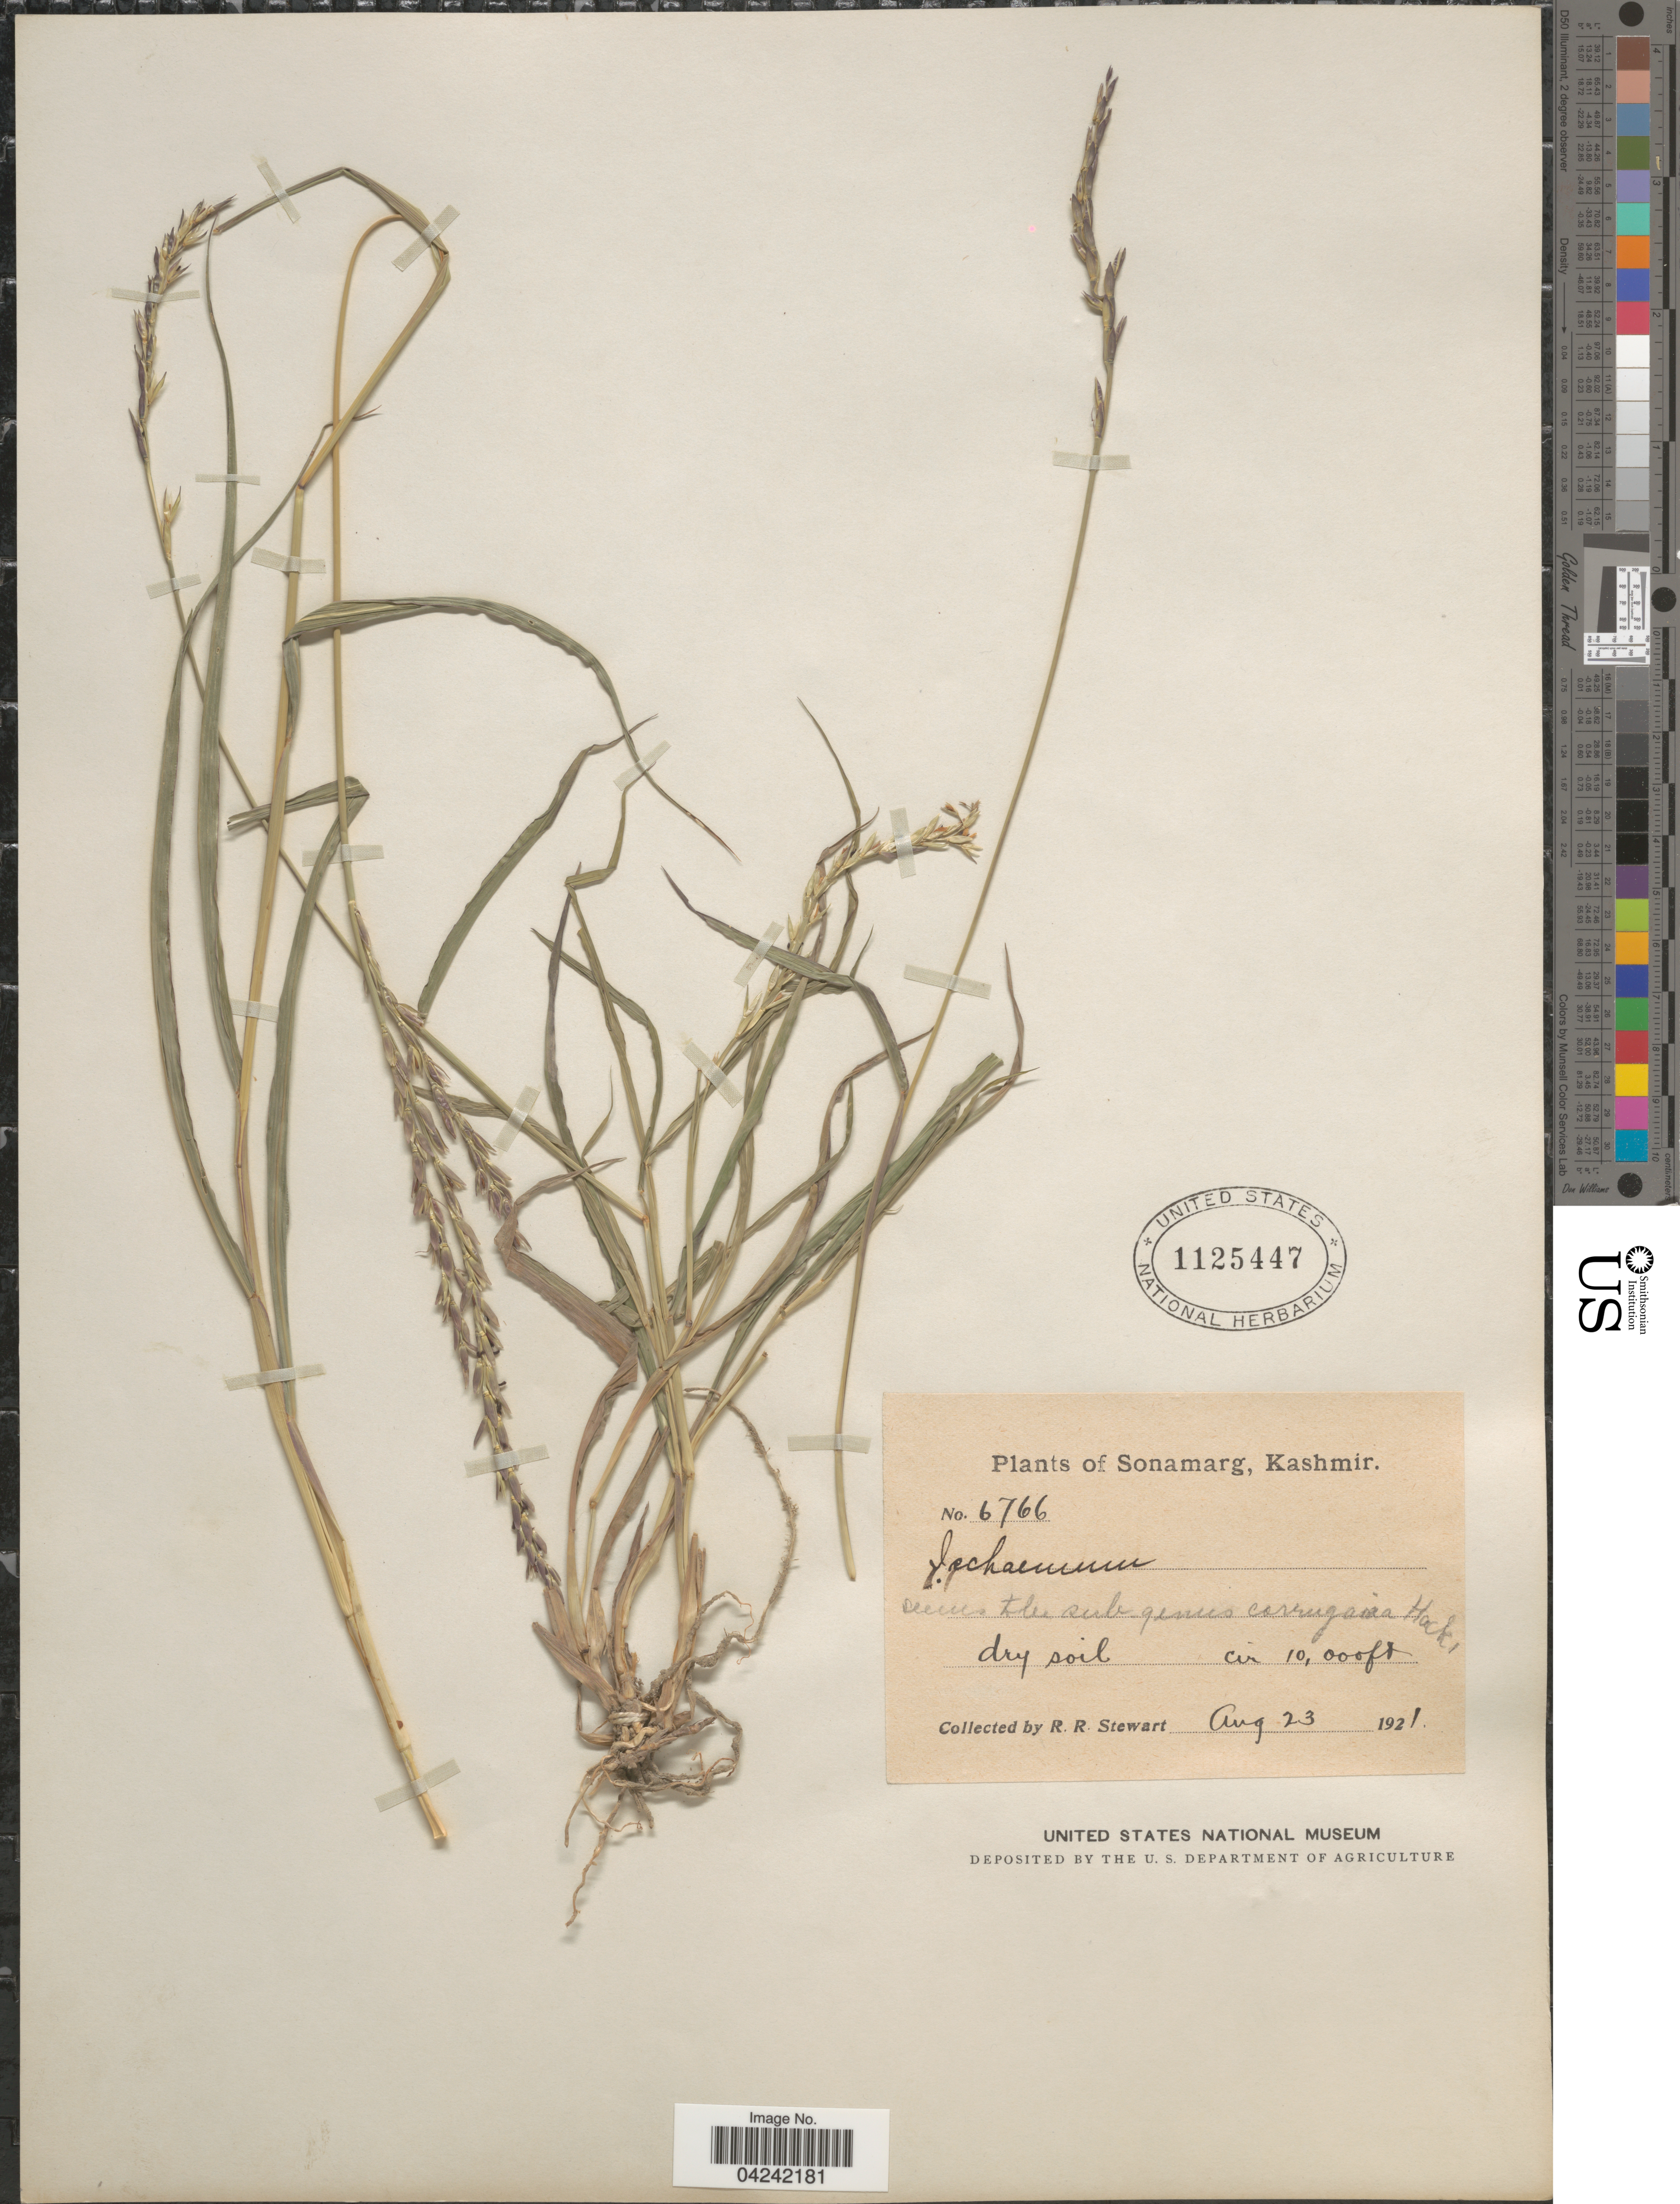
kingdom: Plantae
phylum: Tracheophyta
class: Liliopsida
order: Poales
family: Poaceae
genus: Phacelurus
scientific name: Phacelurus speciosus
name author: (Steud.) C. E. Hubb.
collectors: R. Stewart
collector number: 6766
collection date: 1921-08-23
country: India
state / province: Jammu and Kashmir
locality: Sonamarg, Kashmir.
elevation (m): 3048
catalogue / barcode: US 1125447